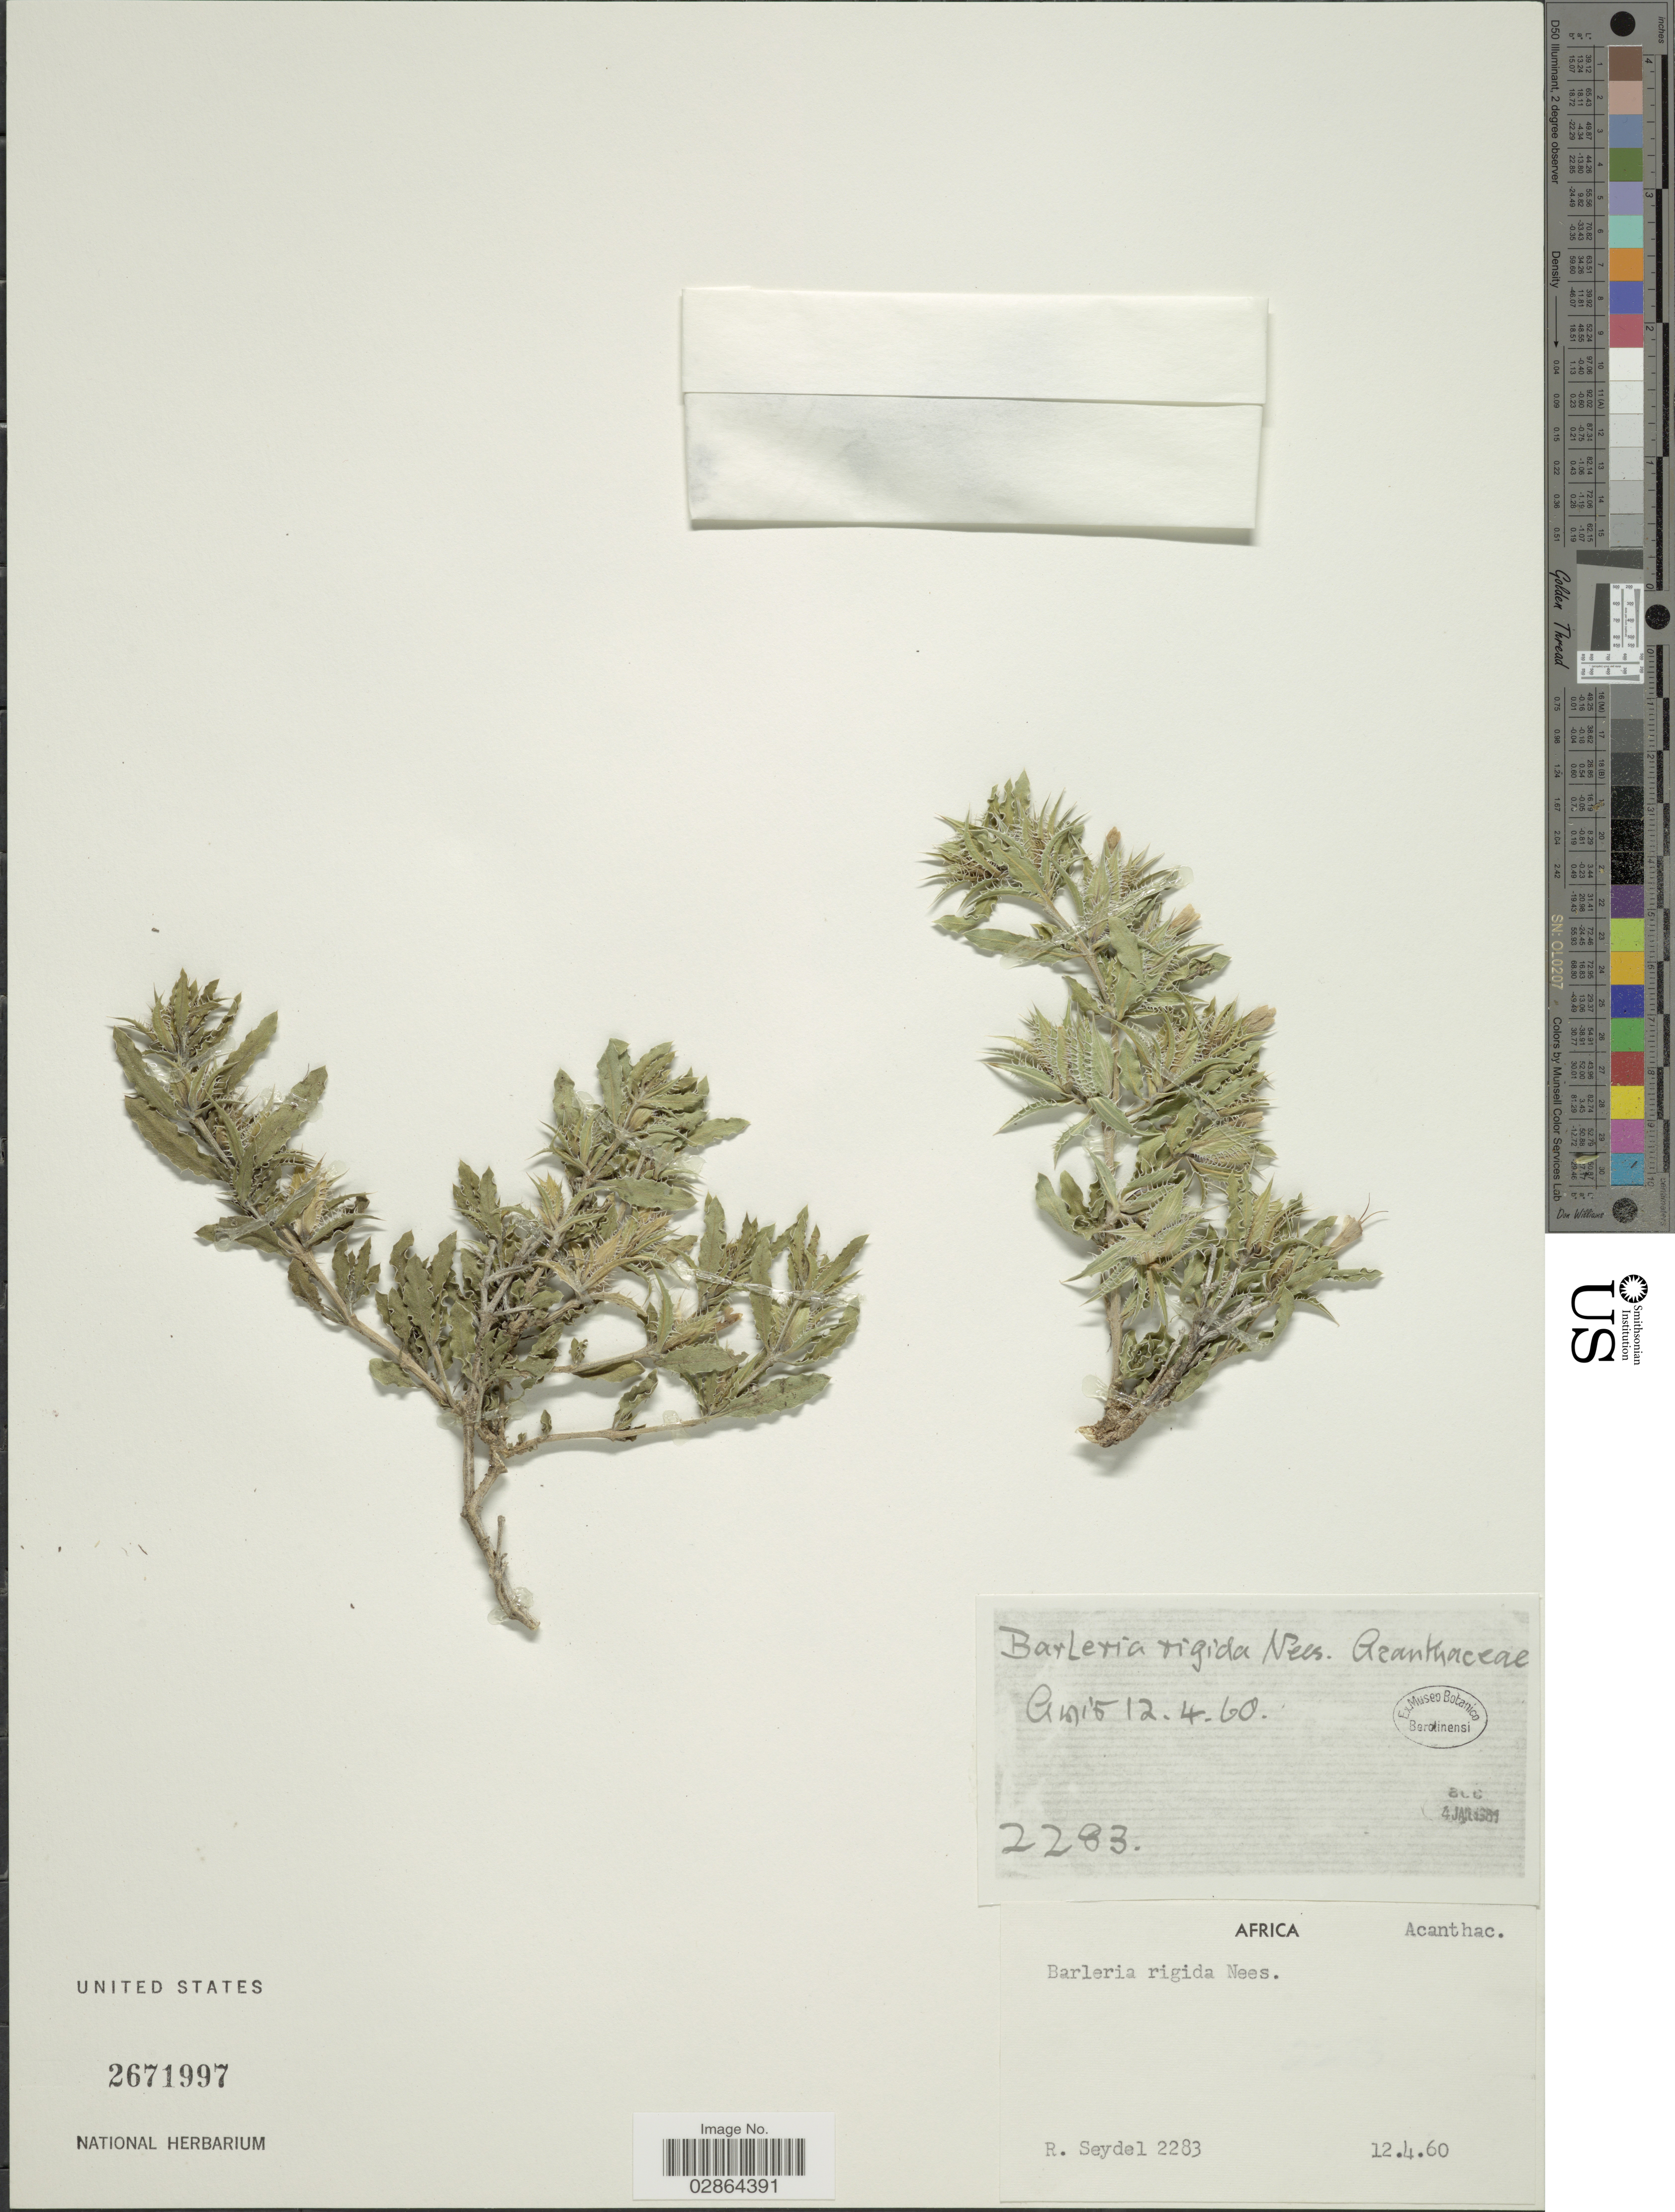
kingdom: Plantae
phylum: Tracheophyta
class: Magnoliopsida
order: Lamiales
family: Acanthaceae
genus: Barleria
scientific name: Barleria rigida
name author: Willd. ex Nees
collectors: R. Seydel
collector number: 2283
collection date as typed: Transcribed d/m/y: 12/4/60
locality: Africa.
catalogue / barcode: US 2671997